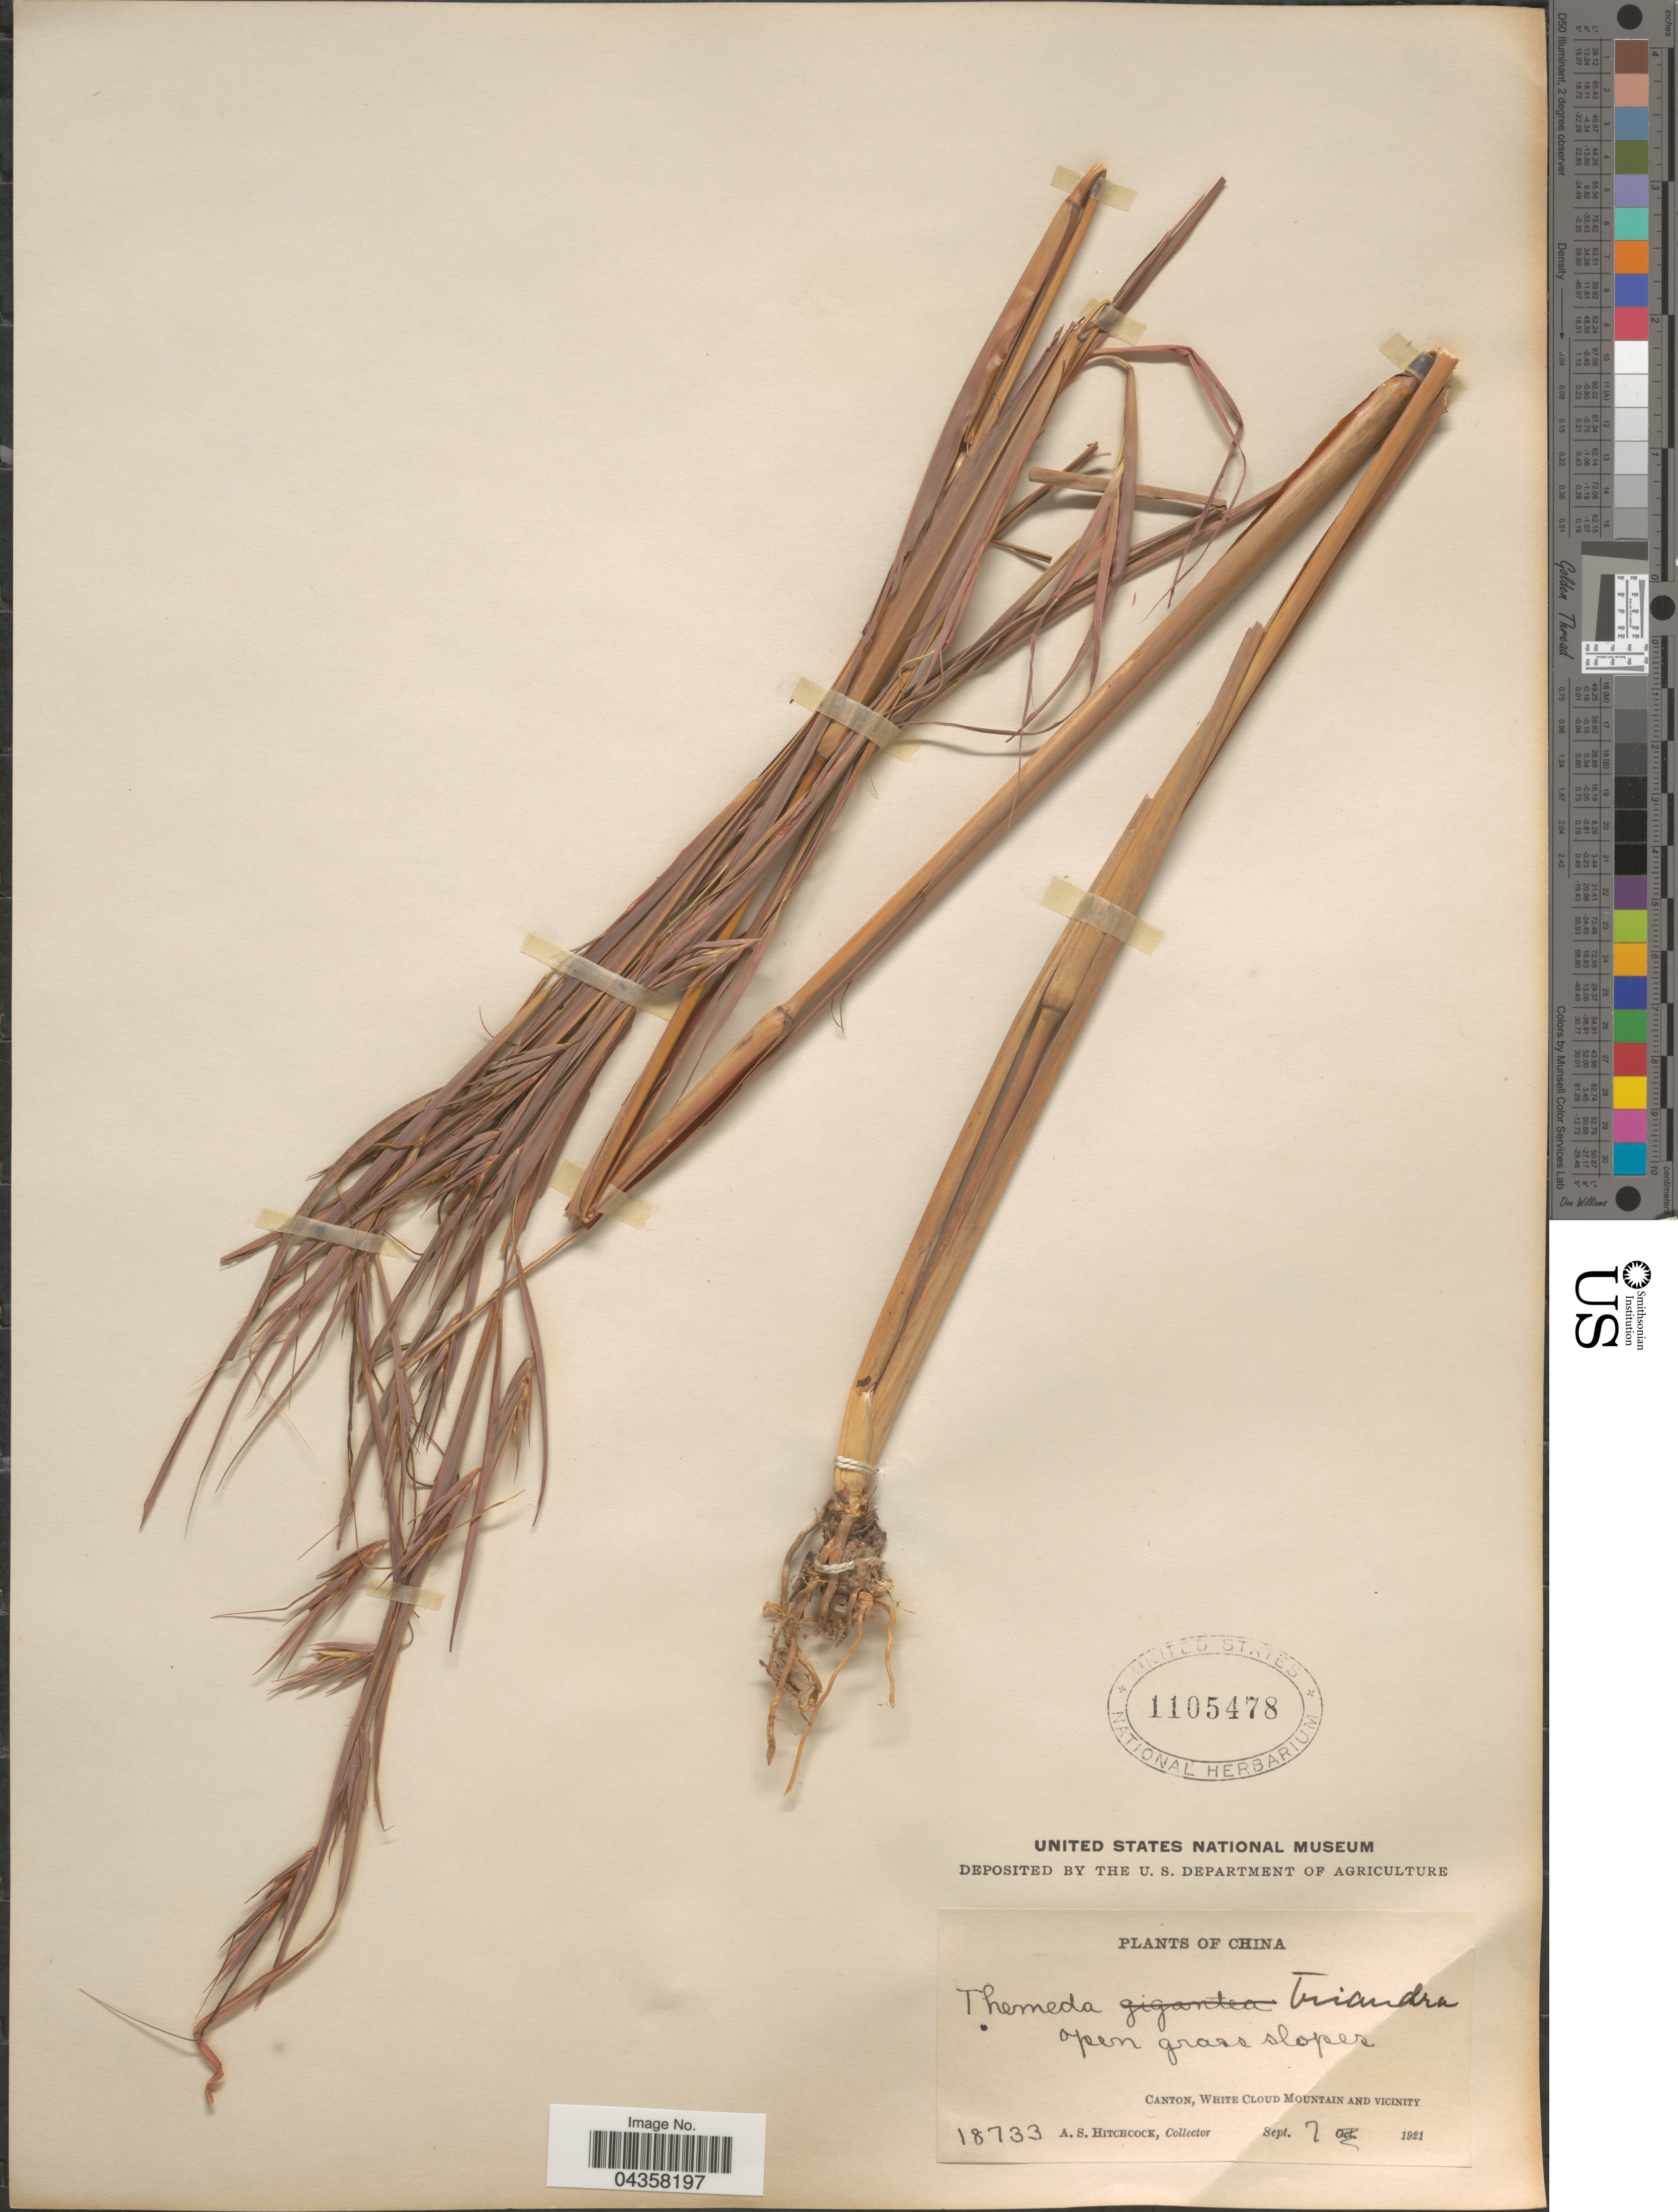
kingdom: Plantae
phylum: Tracheophyta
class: Liliopsida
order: Poales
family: Poaceae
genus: Themeda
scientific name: Themeda gigantea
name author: Hack.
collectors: A. S. Hitchcock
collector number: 18733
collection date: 1921-09-07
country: China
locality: Canton, White Cloud Mountain and Vicinity.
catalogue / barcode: US 1105478